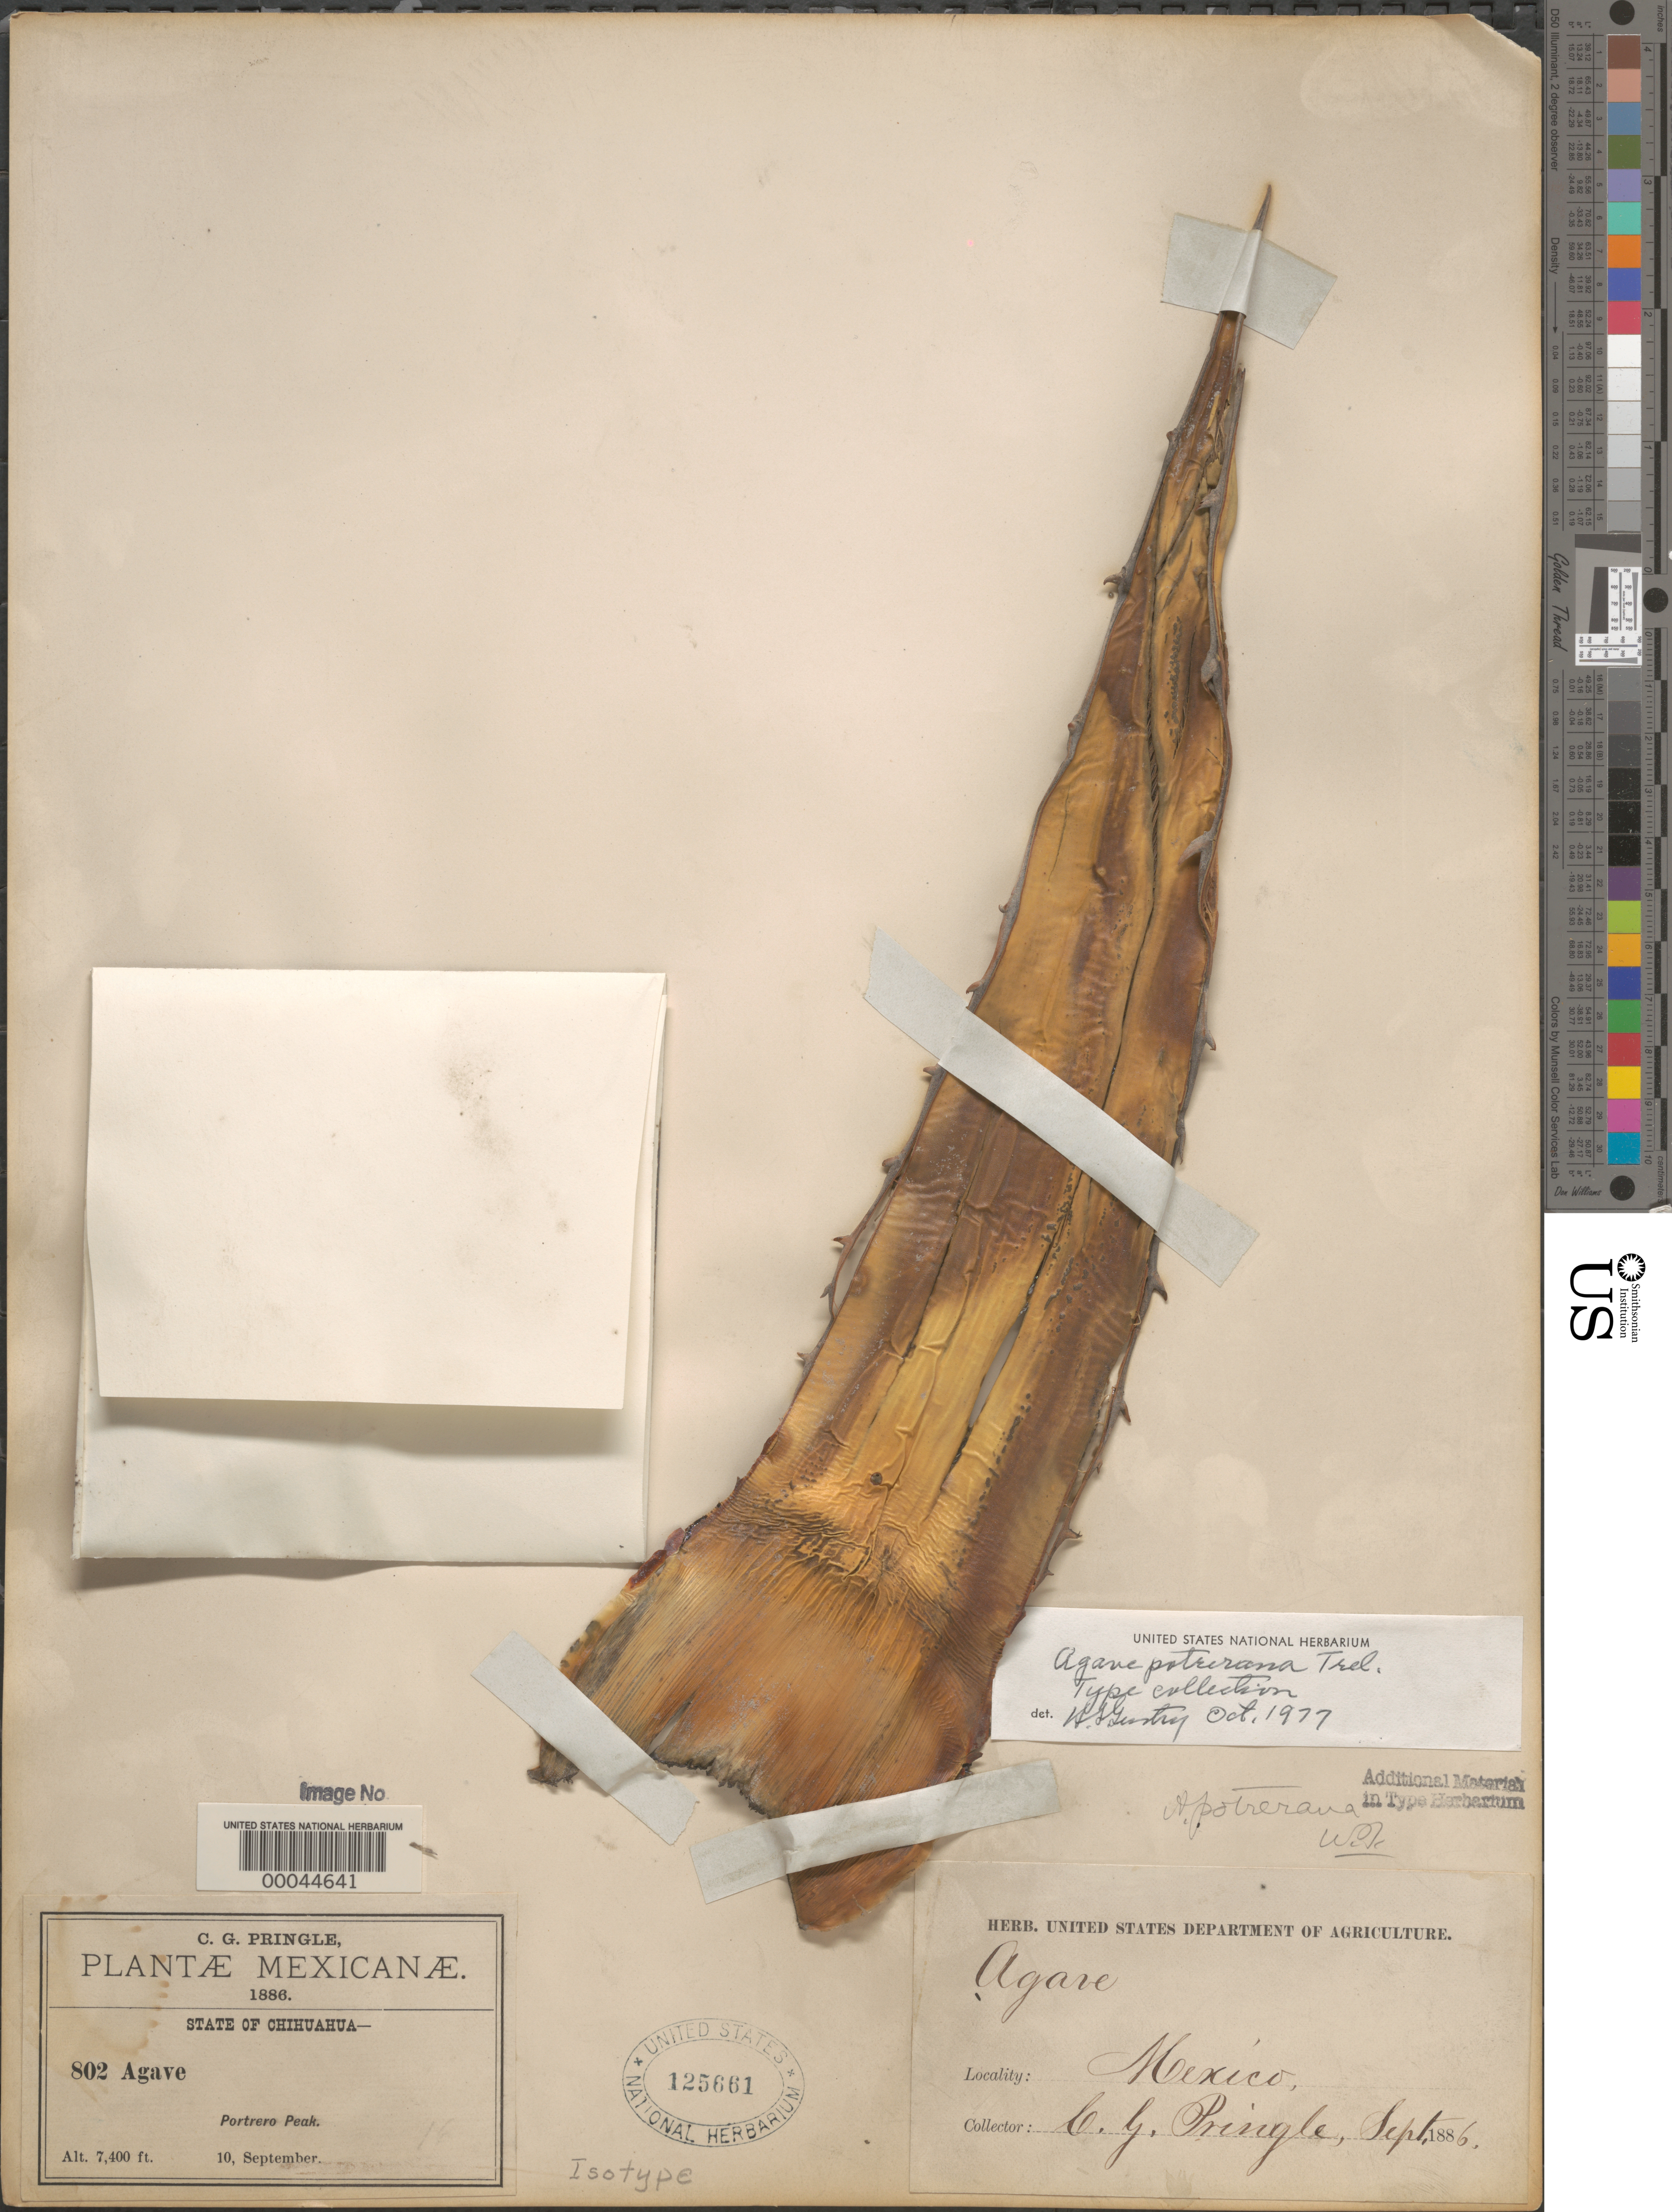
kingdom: Plantae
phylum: Tracheophyta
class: Liliopsida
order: Asparagales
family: Asparagaceae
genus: Agave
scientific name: Agave potrerana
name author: Trel. in Standl.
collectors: C. G. Pringle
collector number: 802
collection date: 1886-09-10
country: Mexico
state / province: Chihuahua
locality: Potrero Peak.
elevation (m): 2256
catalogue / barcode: US 125661